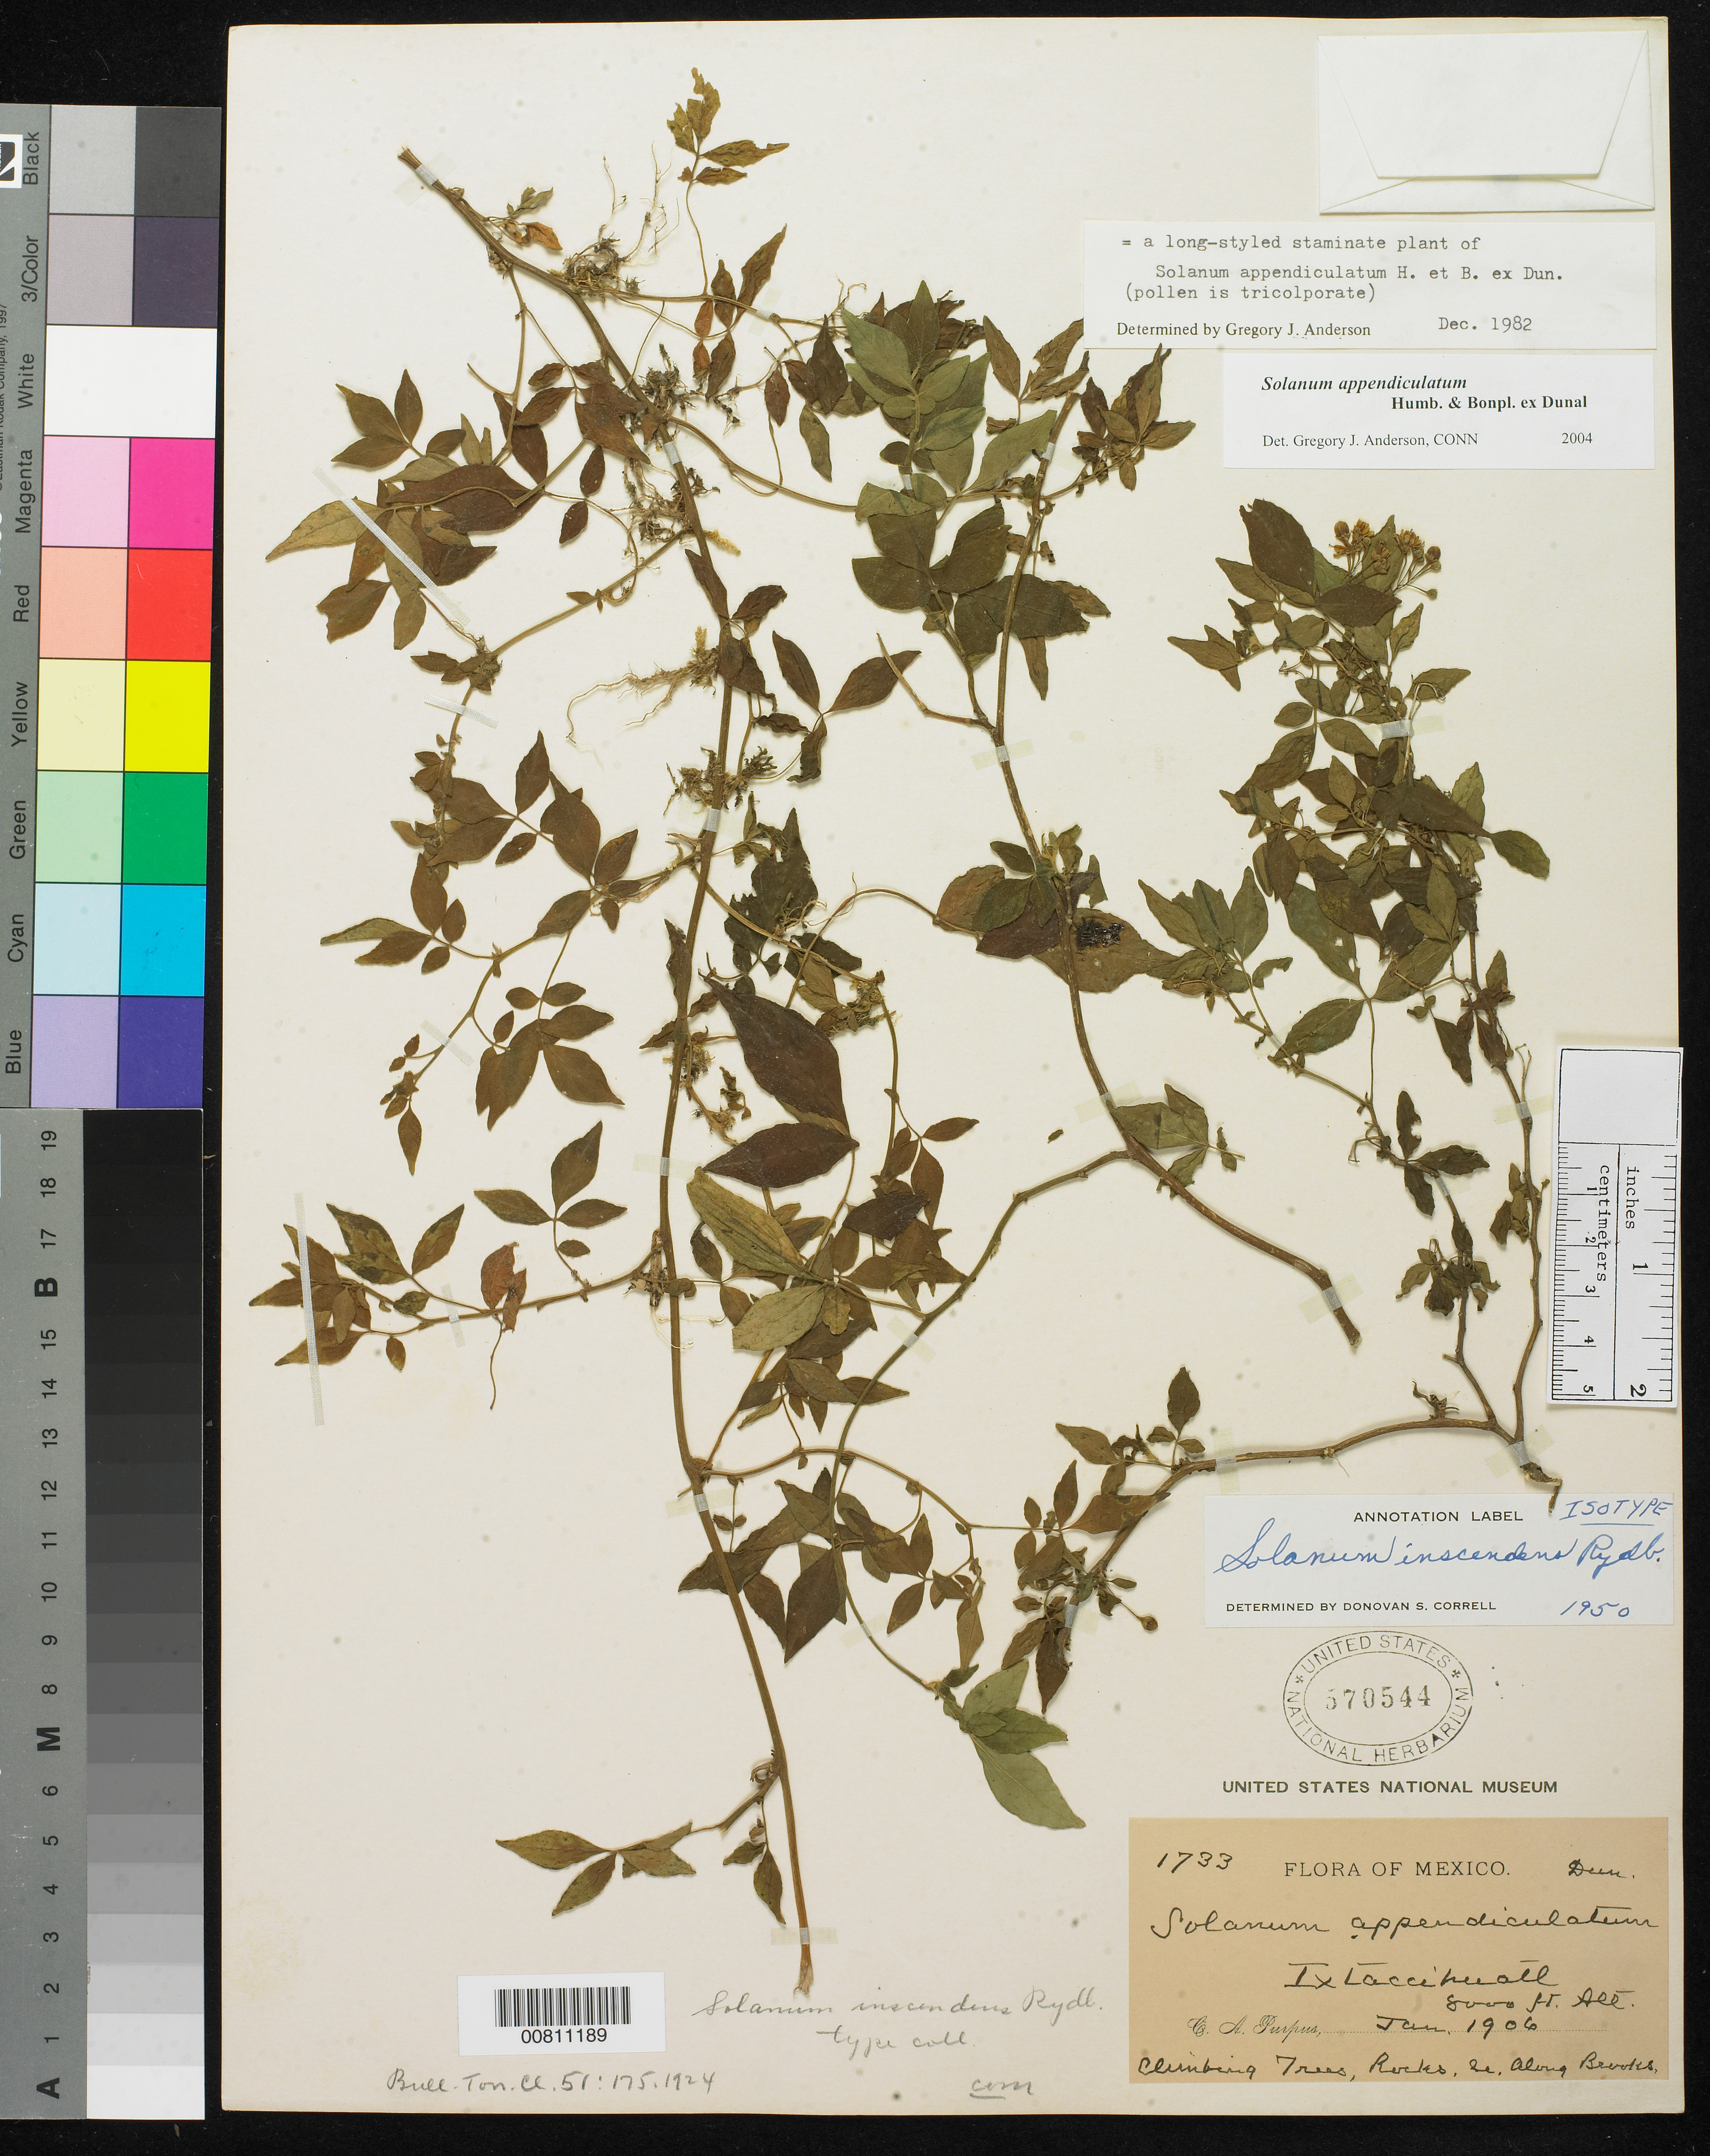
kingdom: Plantae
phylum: Tracheophyta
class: Magnoliopsida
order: Solanales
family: Solanaceae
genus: Solanum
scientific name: Solanum inscendens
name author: Rydb.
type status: Isotype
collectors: C. A. Purpus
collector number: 1733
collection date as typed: Jan 1906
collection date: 1906-01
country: Mexico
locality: Ixtaccihuatl.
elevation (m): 2438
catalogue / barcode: US 570544